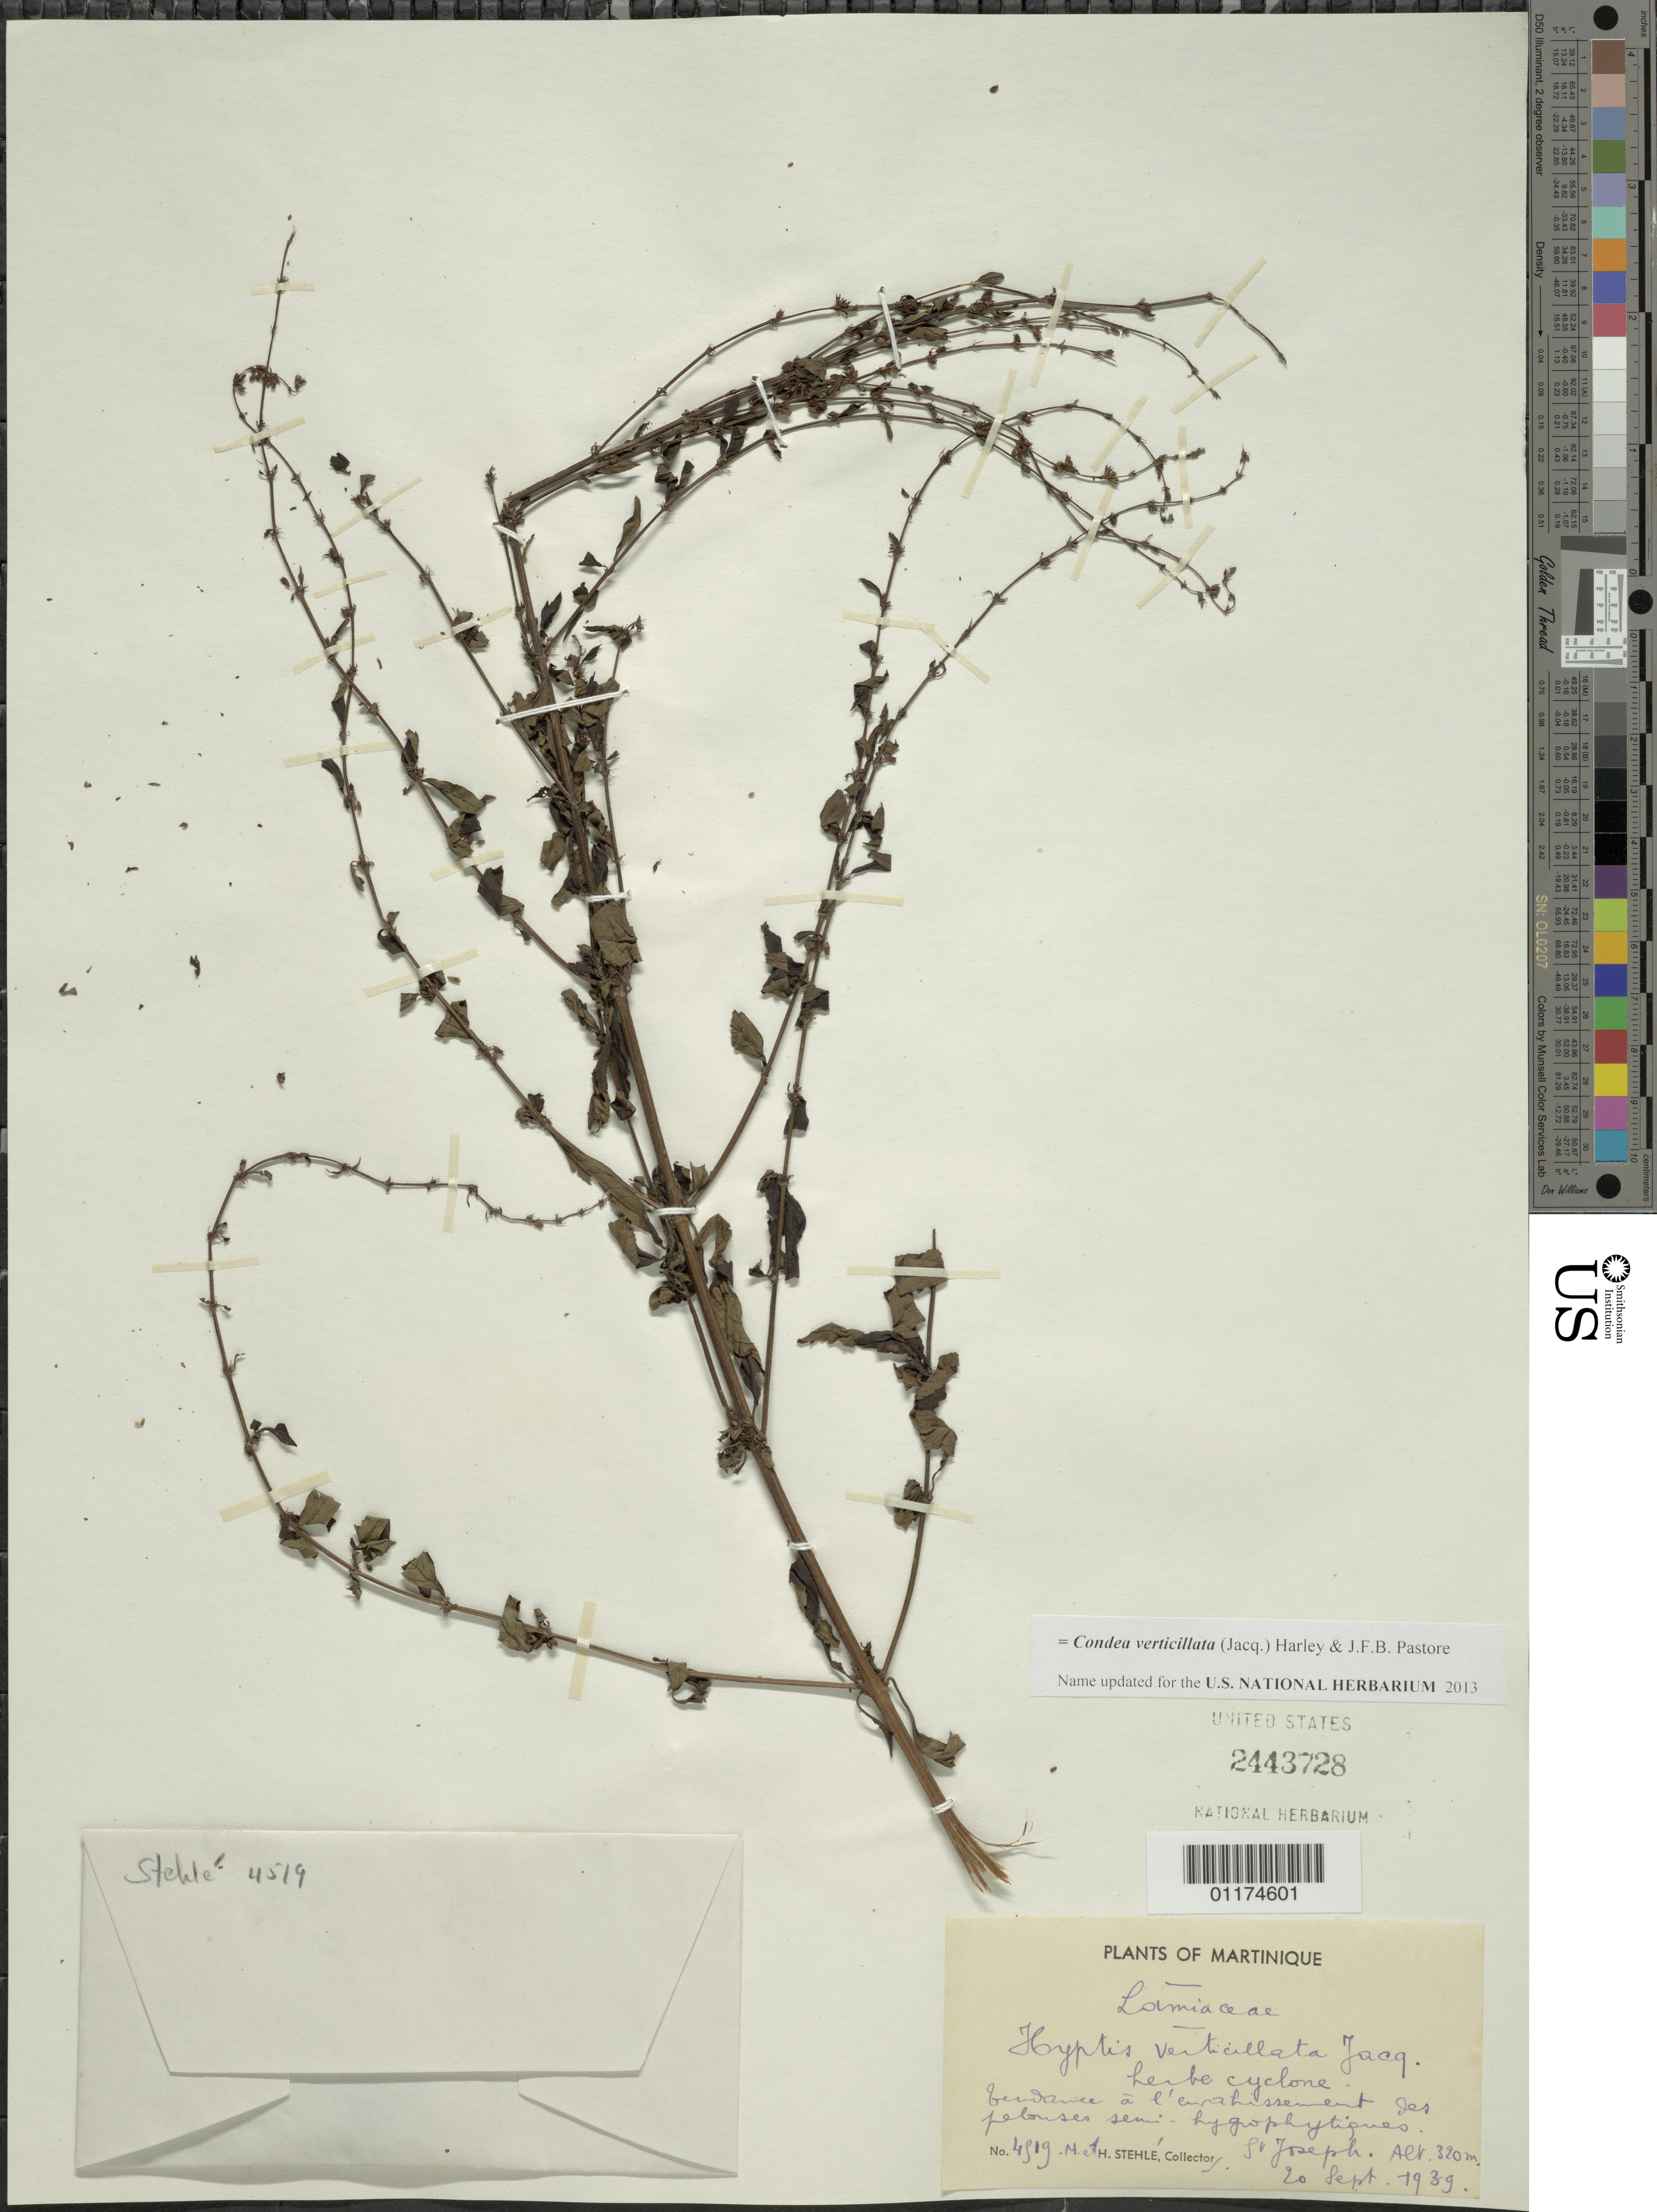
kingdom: Plantae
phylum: Tracheophyta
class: Magnoliopsida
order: Lamiales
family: Lamiaceae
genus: Condea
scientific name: Condea verticillata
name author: (Jacq.) Harley & J.F.B. Pastore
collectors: H. Stehlé & M. Stehlé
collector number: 4519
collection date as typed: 20 Sep 1939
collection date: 1939-09-20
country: Martinique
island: Martinique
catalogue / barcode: US 2443728